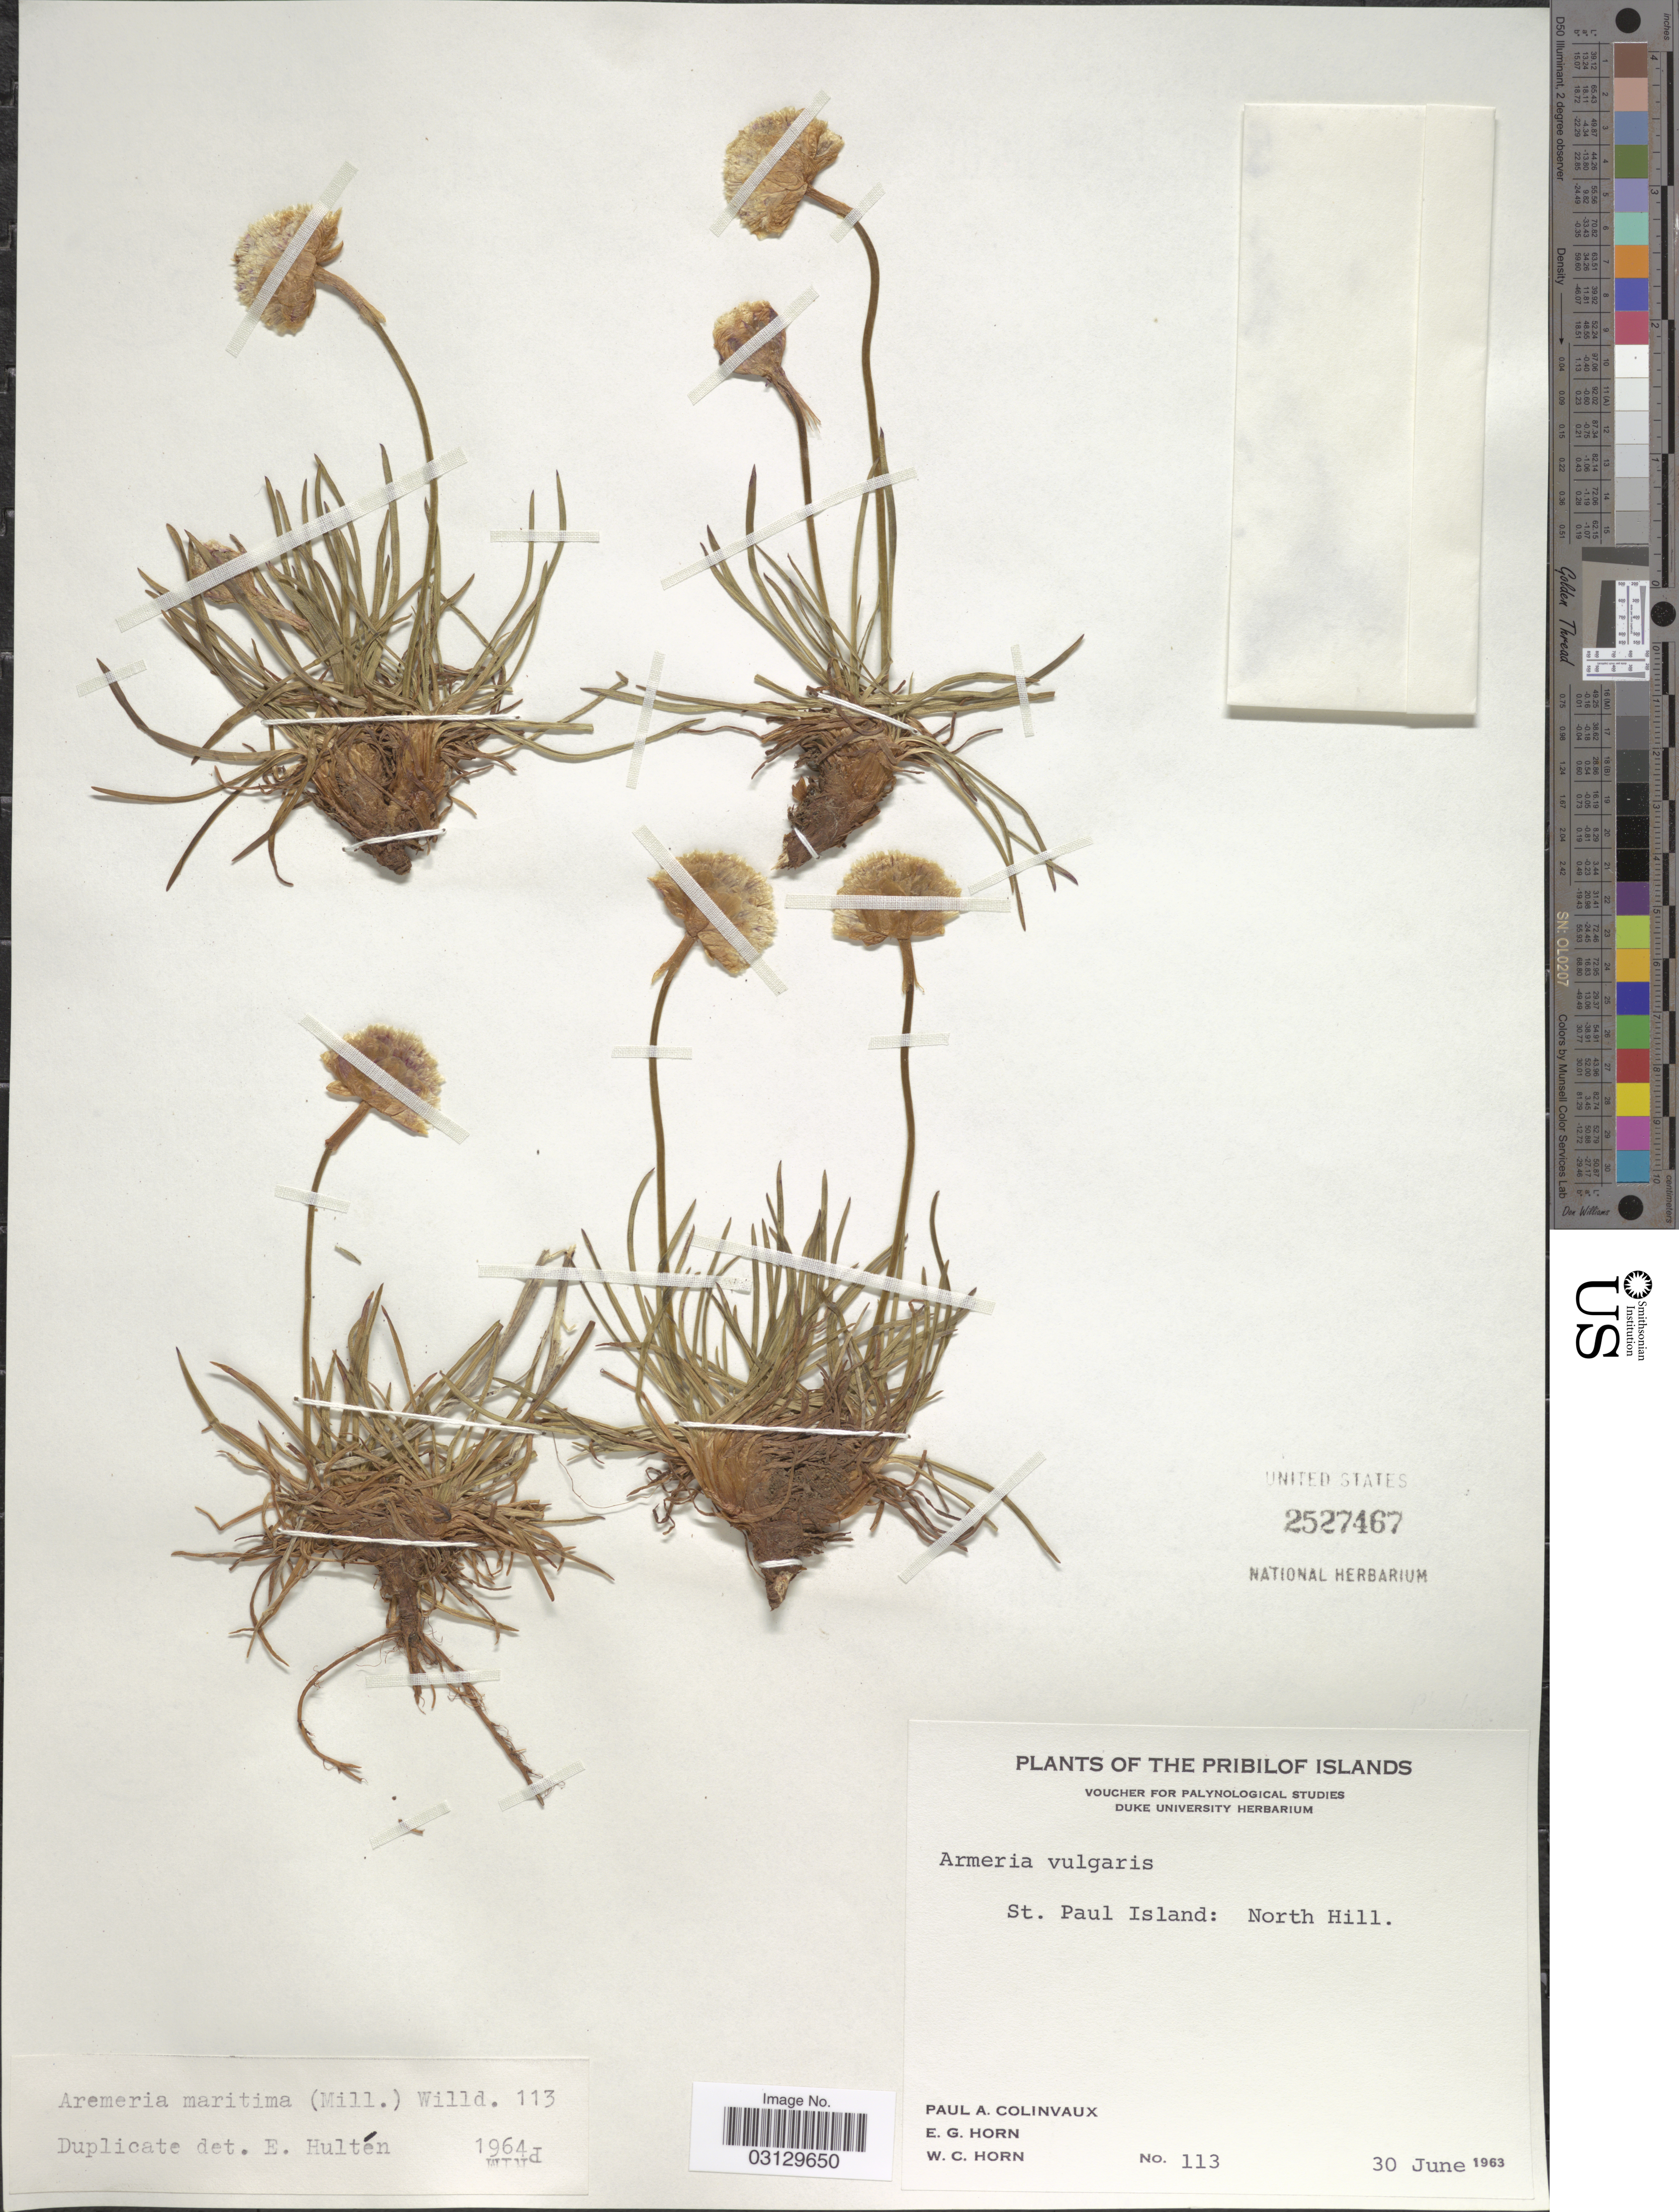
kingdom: Plantae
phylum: Tracheophyta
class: Magnoliopsida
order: Caryophyllales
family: Plumbaginaceae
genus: Armeria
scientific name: Armeria maritima subsp. sibirica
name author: (Turcz. ex Boiss.) Nyman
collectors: P. Colinvaux, E. Horn & W. Horn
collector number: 113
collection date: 1963-06-30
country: United States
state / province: Alaska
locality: The Pribilof Islands. St. Paul Island: North Hill.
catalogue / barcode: US 2527467